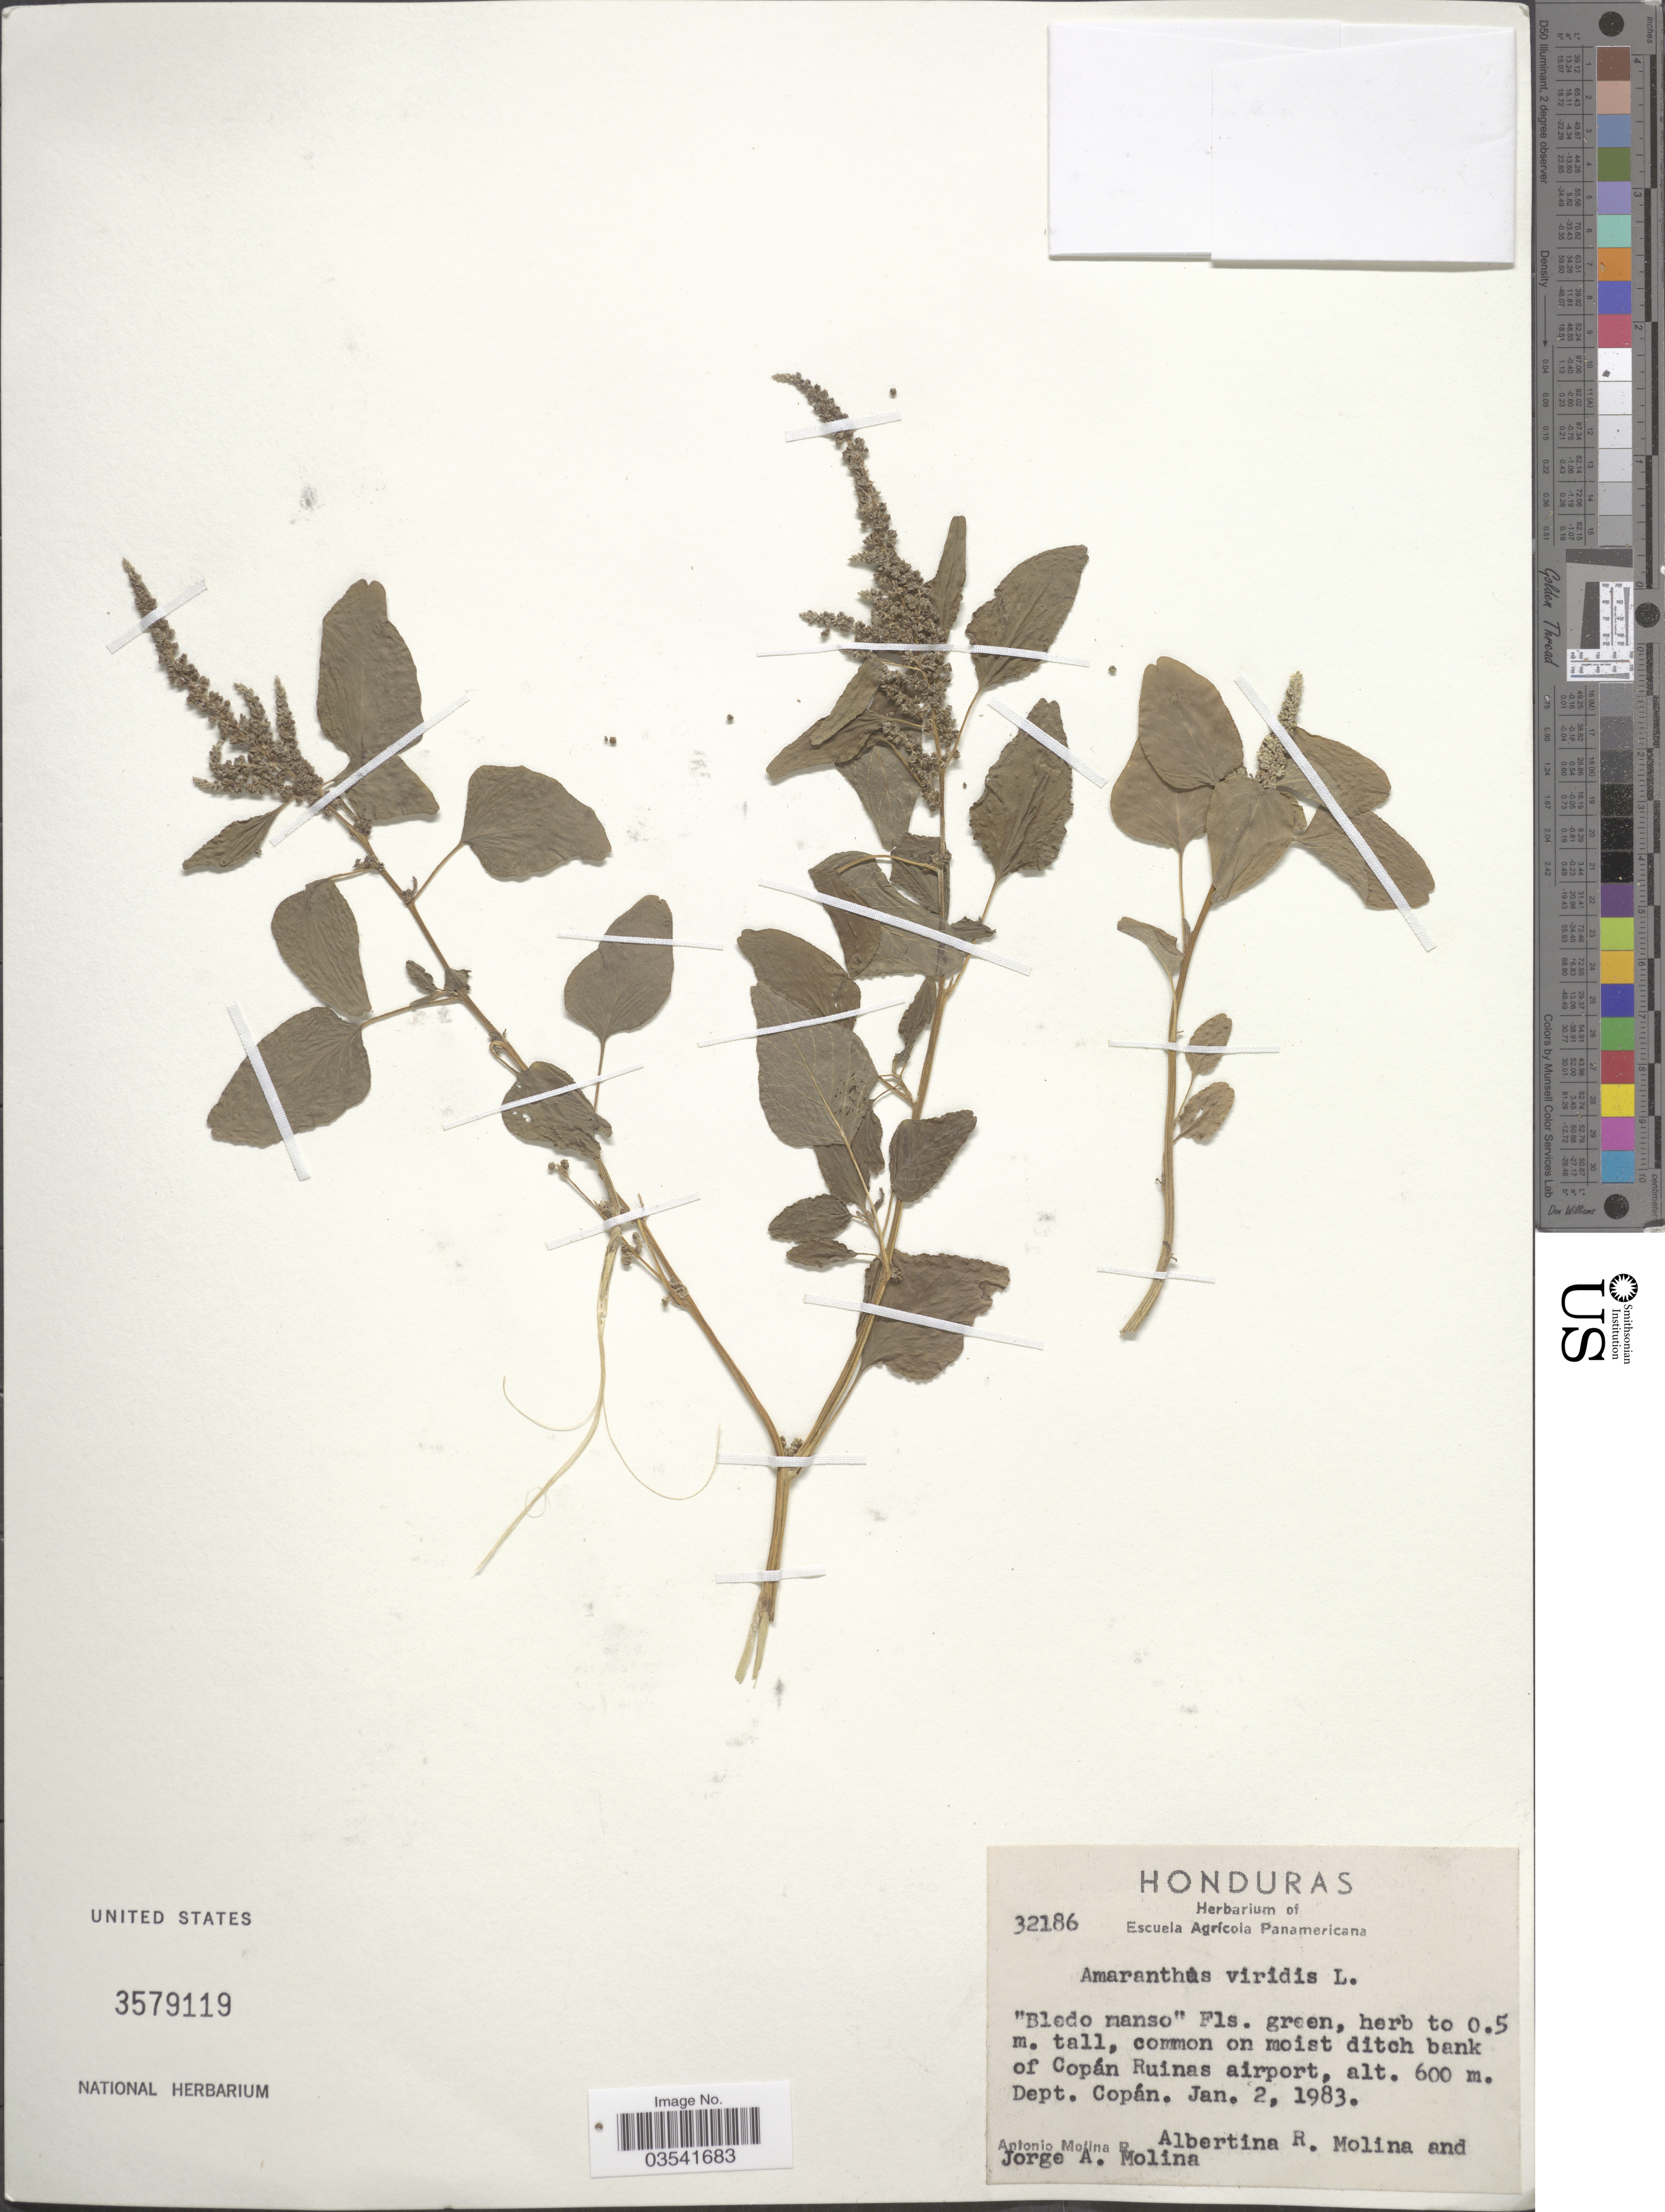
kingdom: Plantae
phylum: Tracheophyta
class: Magnoliopsida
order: Caryophyllales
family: Amaranthaceae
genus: Amaranthus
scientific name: Amaranthus viridis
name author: L.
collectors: A. Molina R., A. R. Molina & J. A. Molina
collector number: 32186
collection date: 1983-01-02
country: Honduras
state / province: Copán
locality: Common on moist ditch bank of Copán Ruinas airport, Dept. Copán.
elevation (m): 600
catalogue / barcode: US 3579119